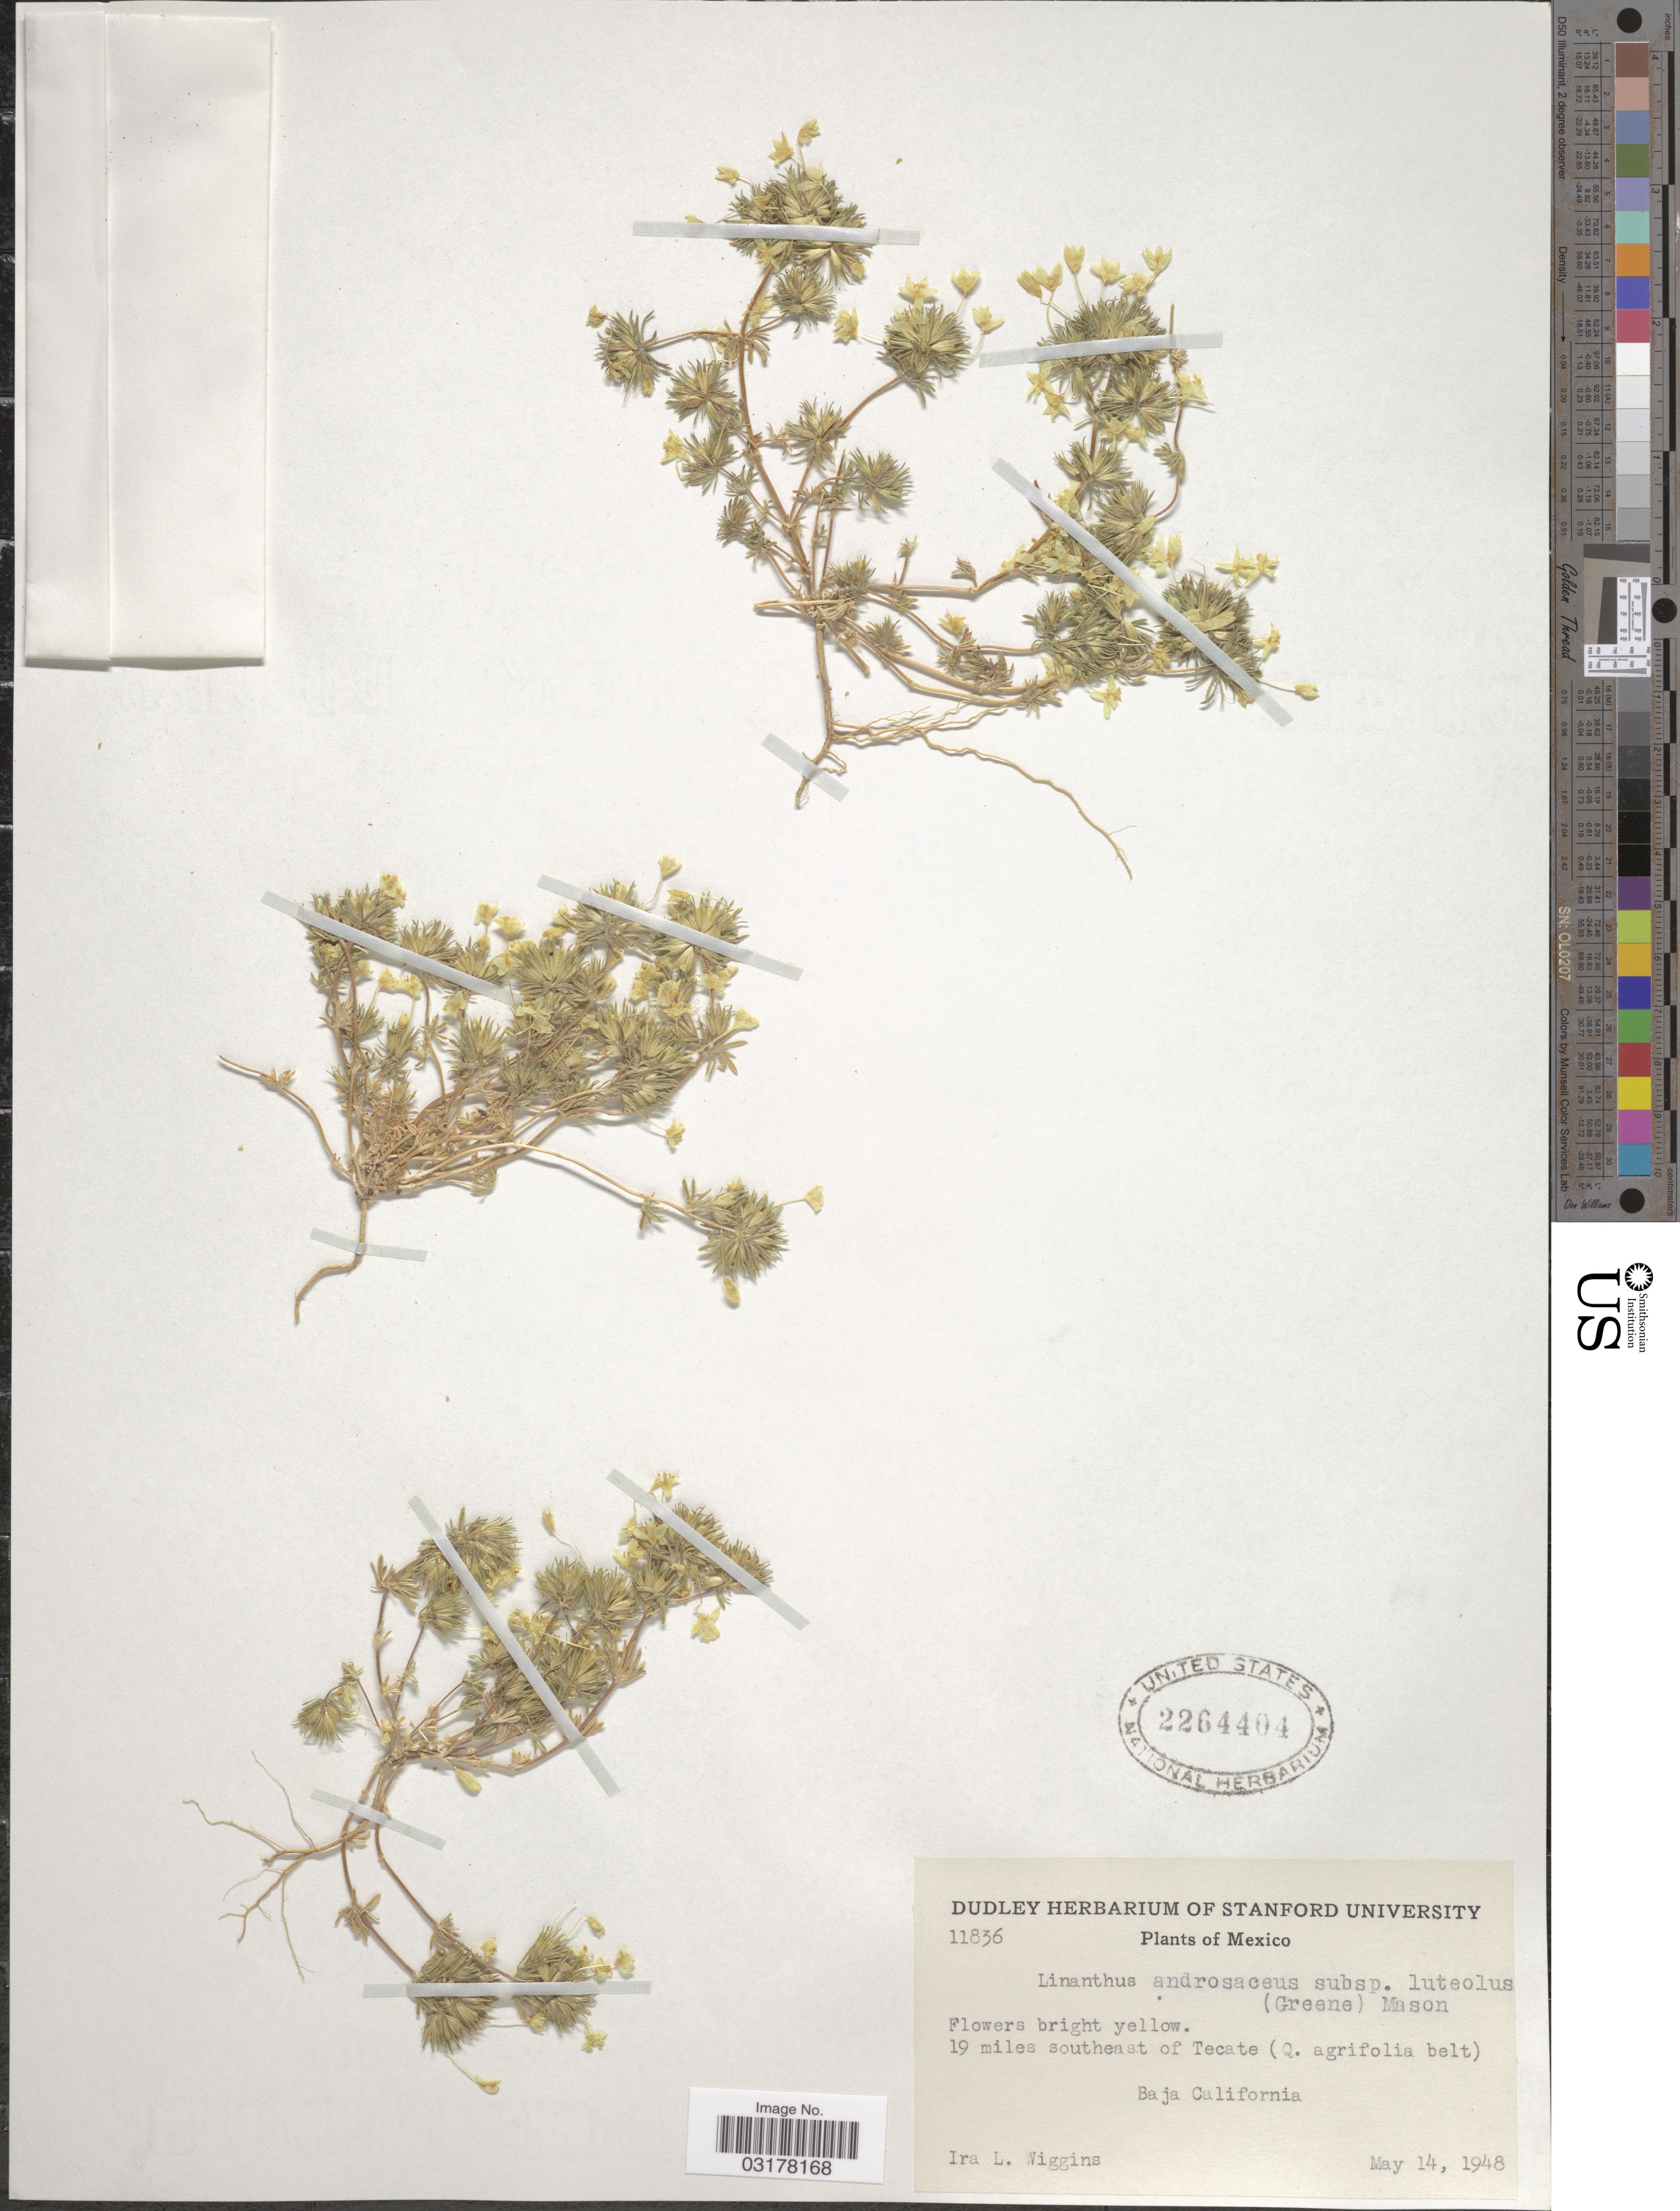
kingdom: Plantae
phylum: Tracheophyta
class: Magnoliopsida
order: Ericales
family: Polemoniaceae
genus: Leptosiphon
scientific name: Leptosiphon parviflorus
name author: Benth.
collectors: I. L. Wiggins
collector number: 11836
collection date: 1948-05-14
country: Mexico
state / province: Baja California Norte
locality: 19 miles southeast of Tecate (Q. agrifolia belt).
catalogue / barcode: US 2264404